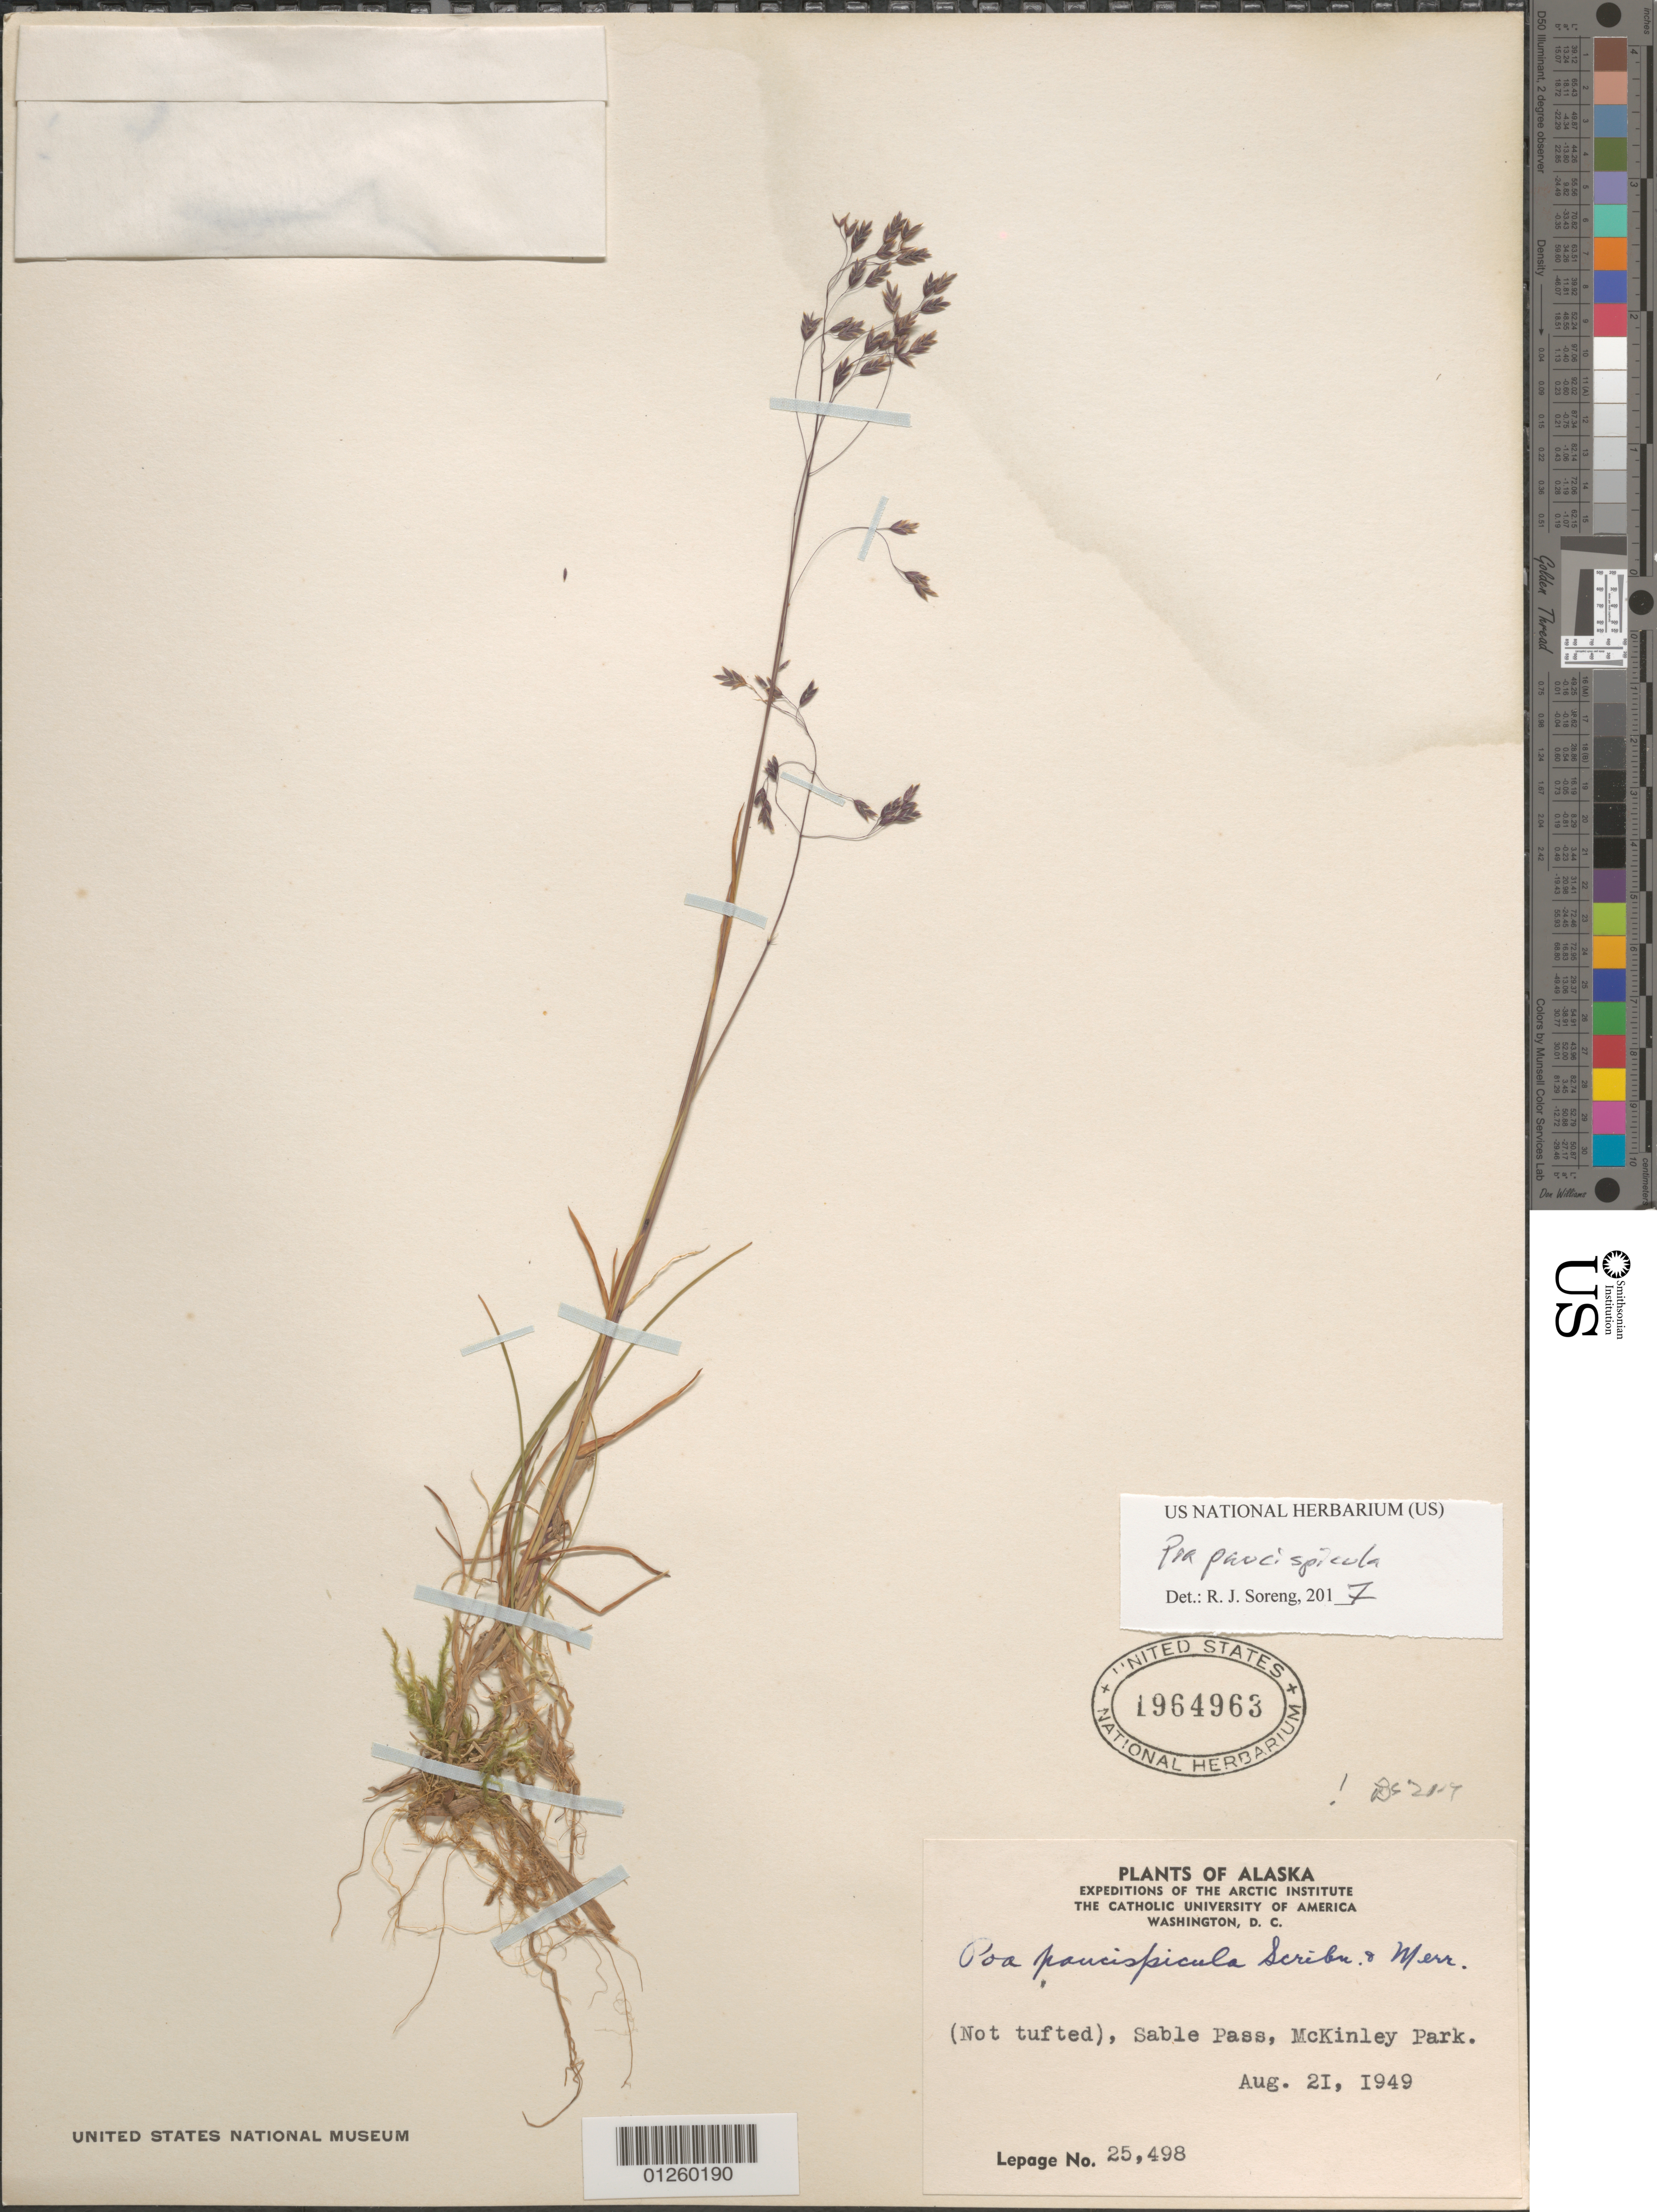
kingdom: Plantae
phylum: Tracheophyta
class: Liliopsida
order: Poales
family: Poaceae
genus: Poa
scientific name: Poa paucispicula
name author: Scribn. & Merr.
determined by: Soreng, Robert J., Research Associate (BOT), Smithsonian Institution - National Museum of Natural History (UNITED STATES)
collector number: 25,498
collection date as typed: Aug. 21, 1949.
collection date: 1949-08-21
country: United States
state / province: Alaska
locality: Sable Pass, McKinley Park.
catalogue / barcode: US 1964963